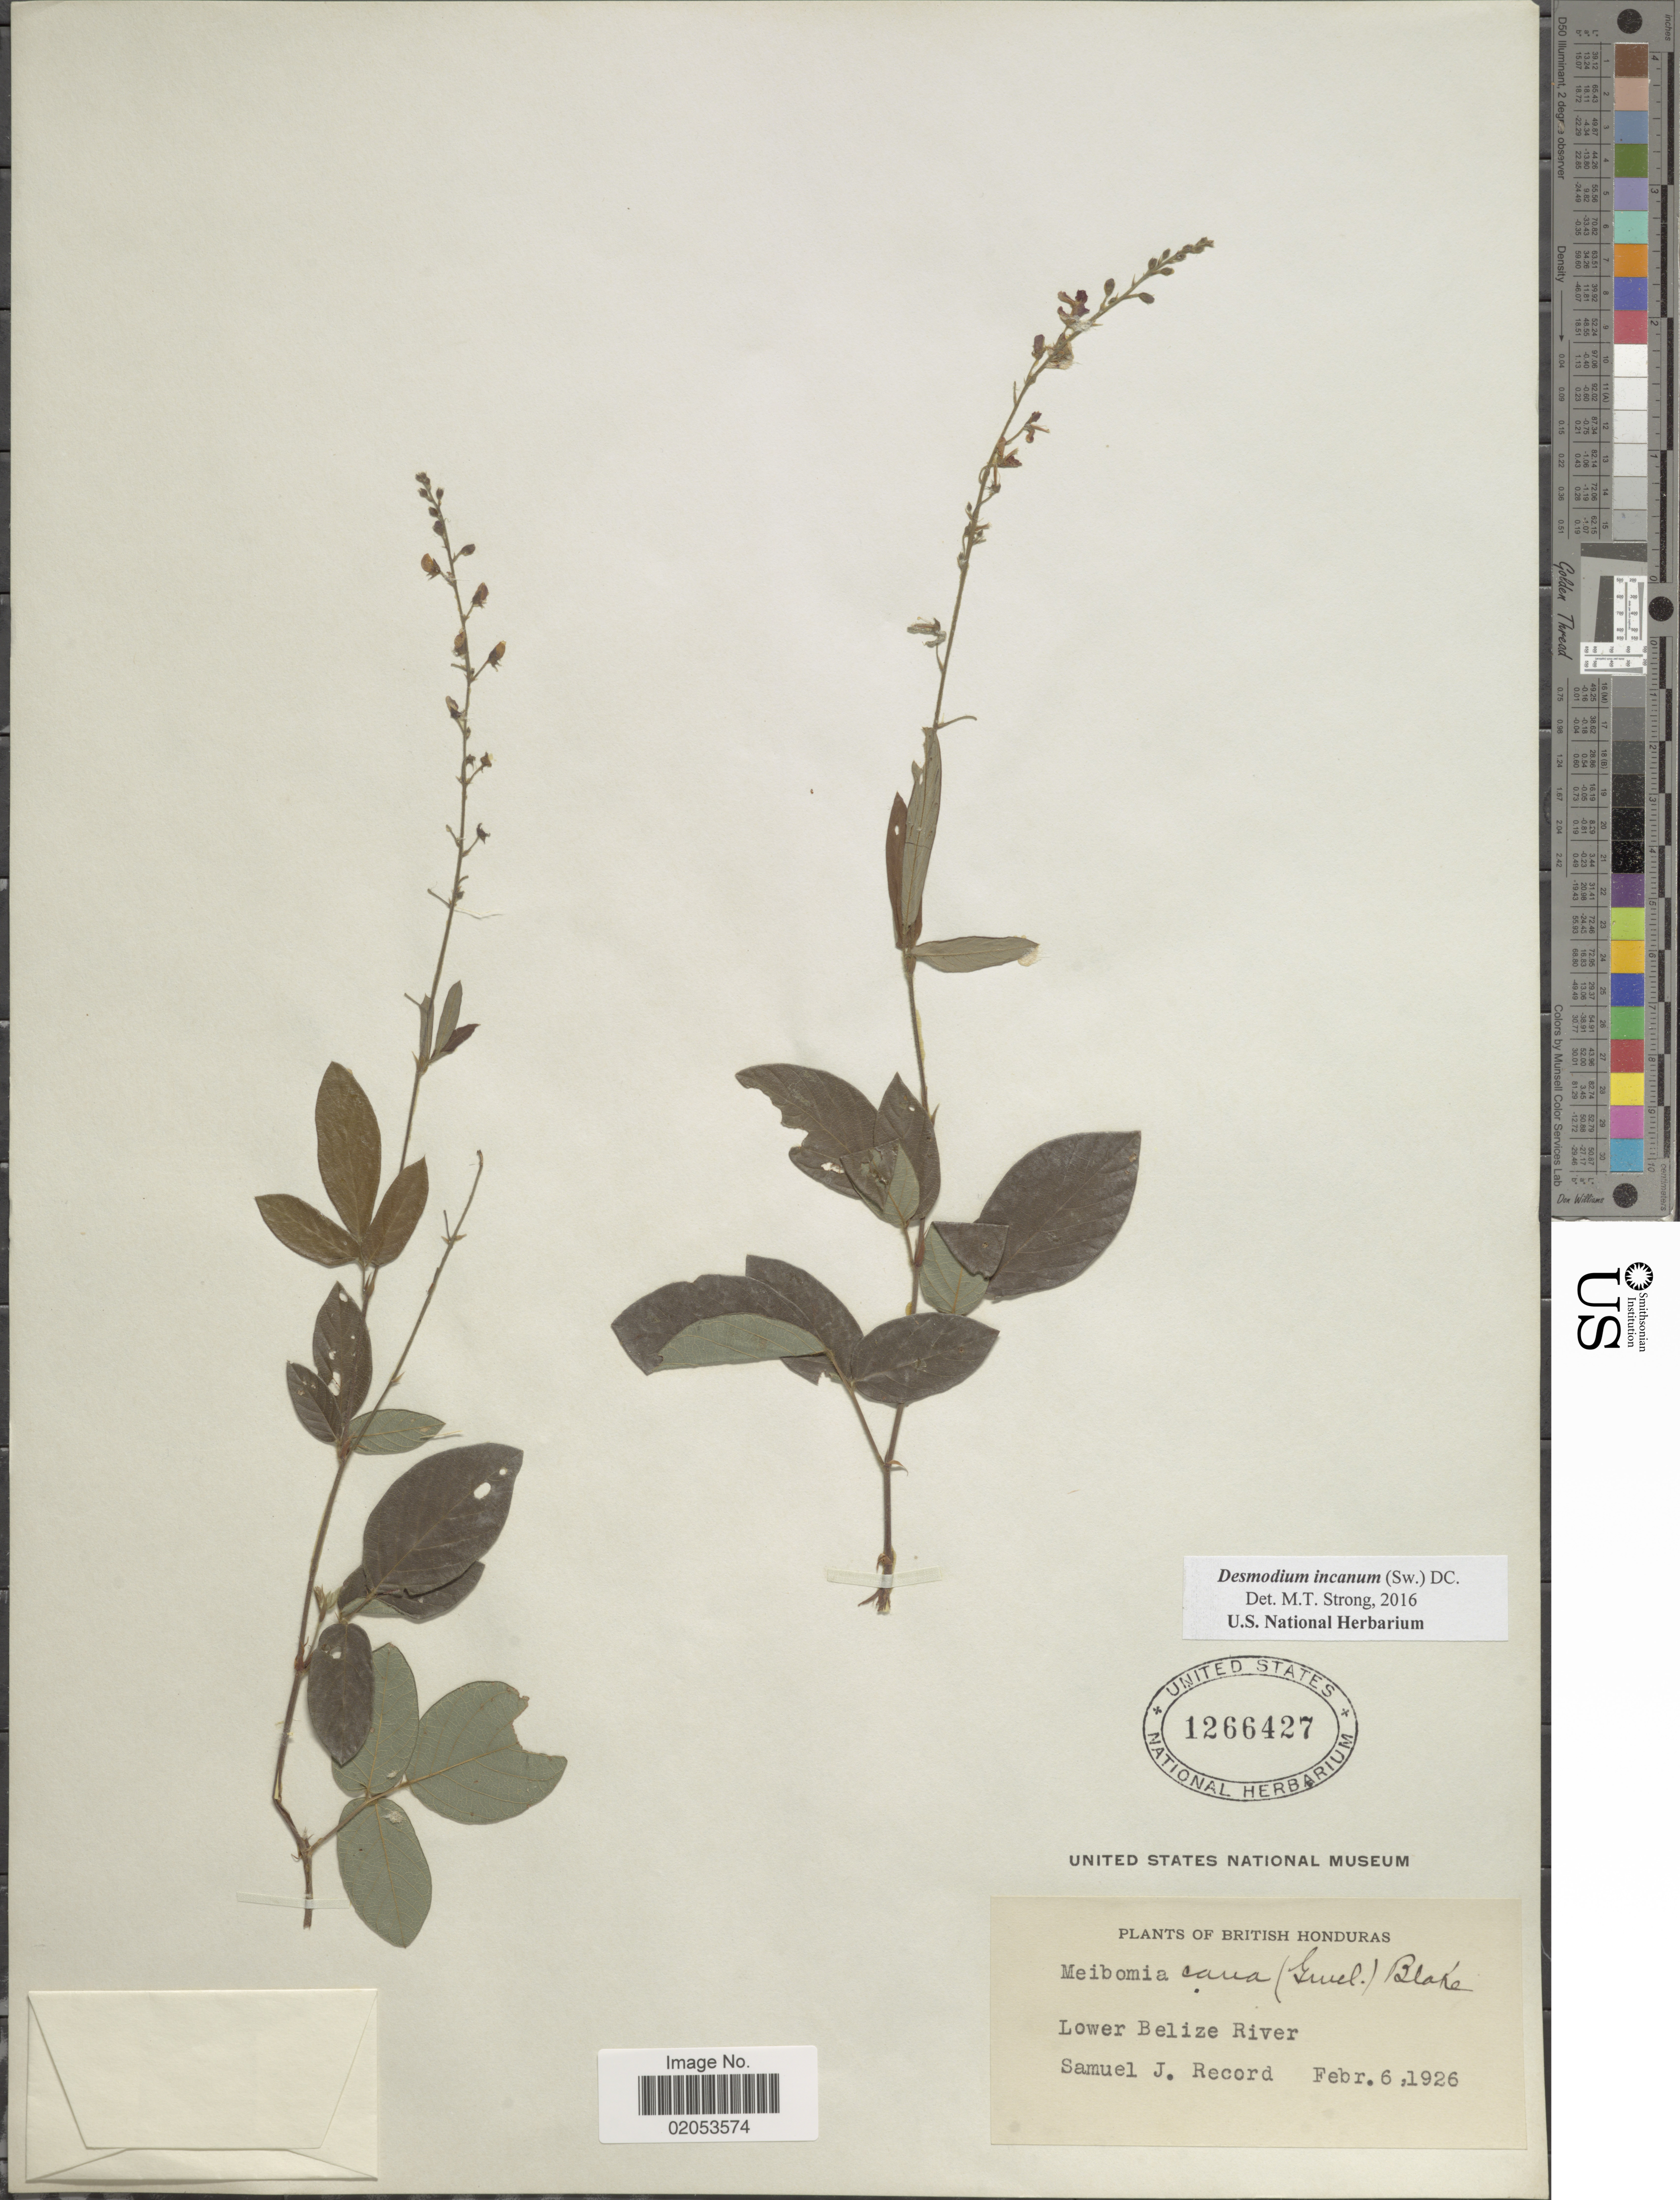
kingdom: Plantae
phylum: Tracheophyta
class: Magnoliopsida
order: Fabales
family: Fabaceae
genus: Desmodium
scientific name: Desmodium incanum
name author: (Sw.) DC.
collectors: S. J. Record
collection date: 1926-02-06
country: Belize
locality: British Honduras, Lowe Belize River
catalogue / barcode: US 1266427